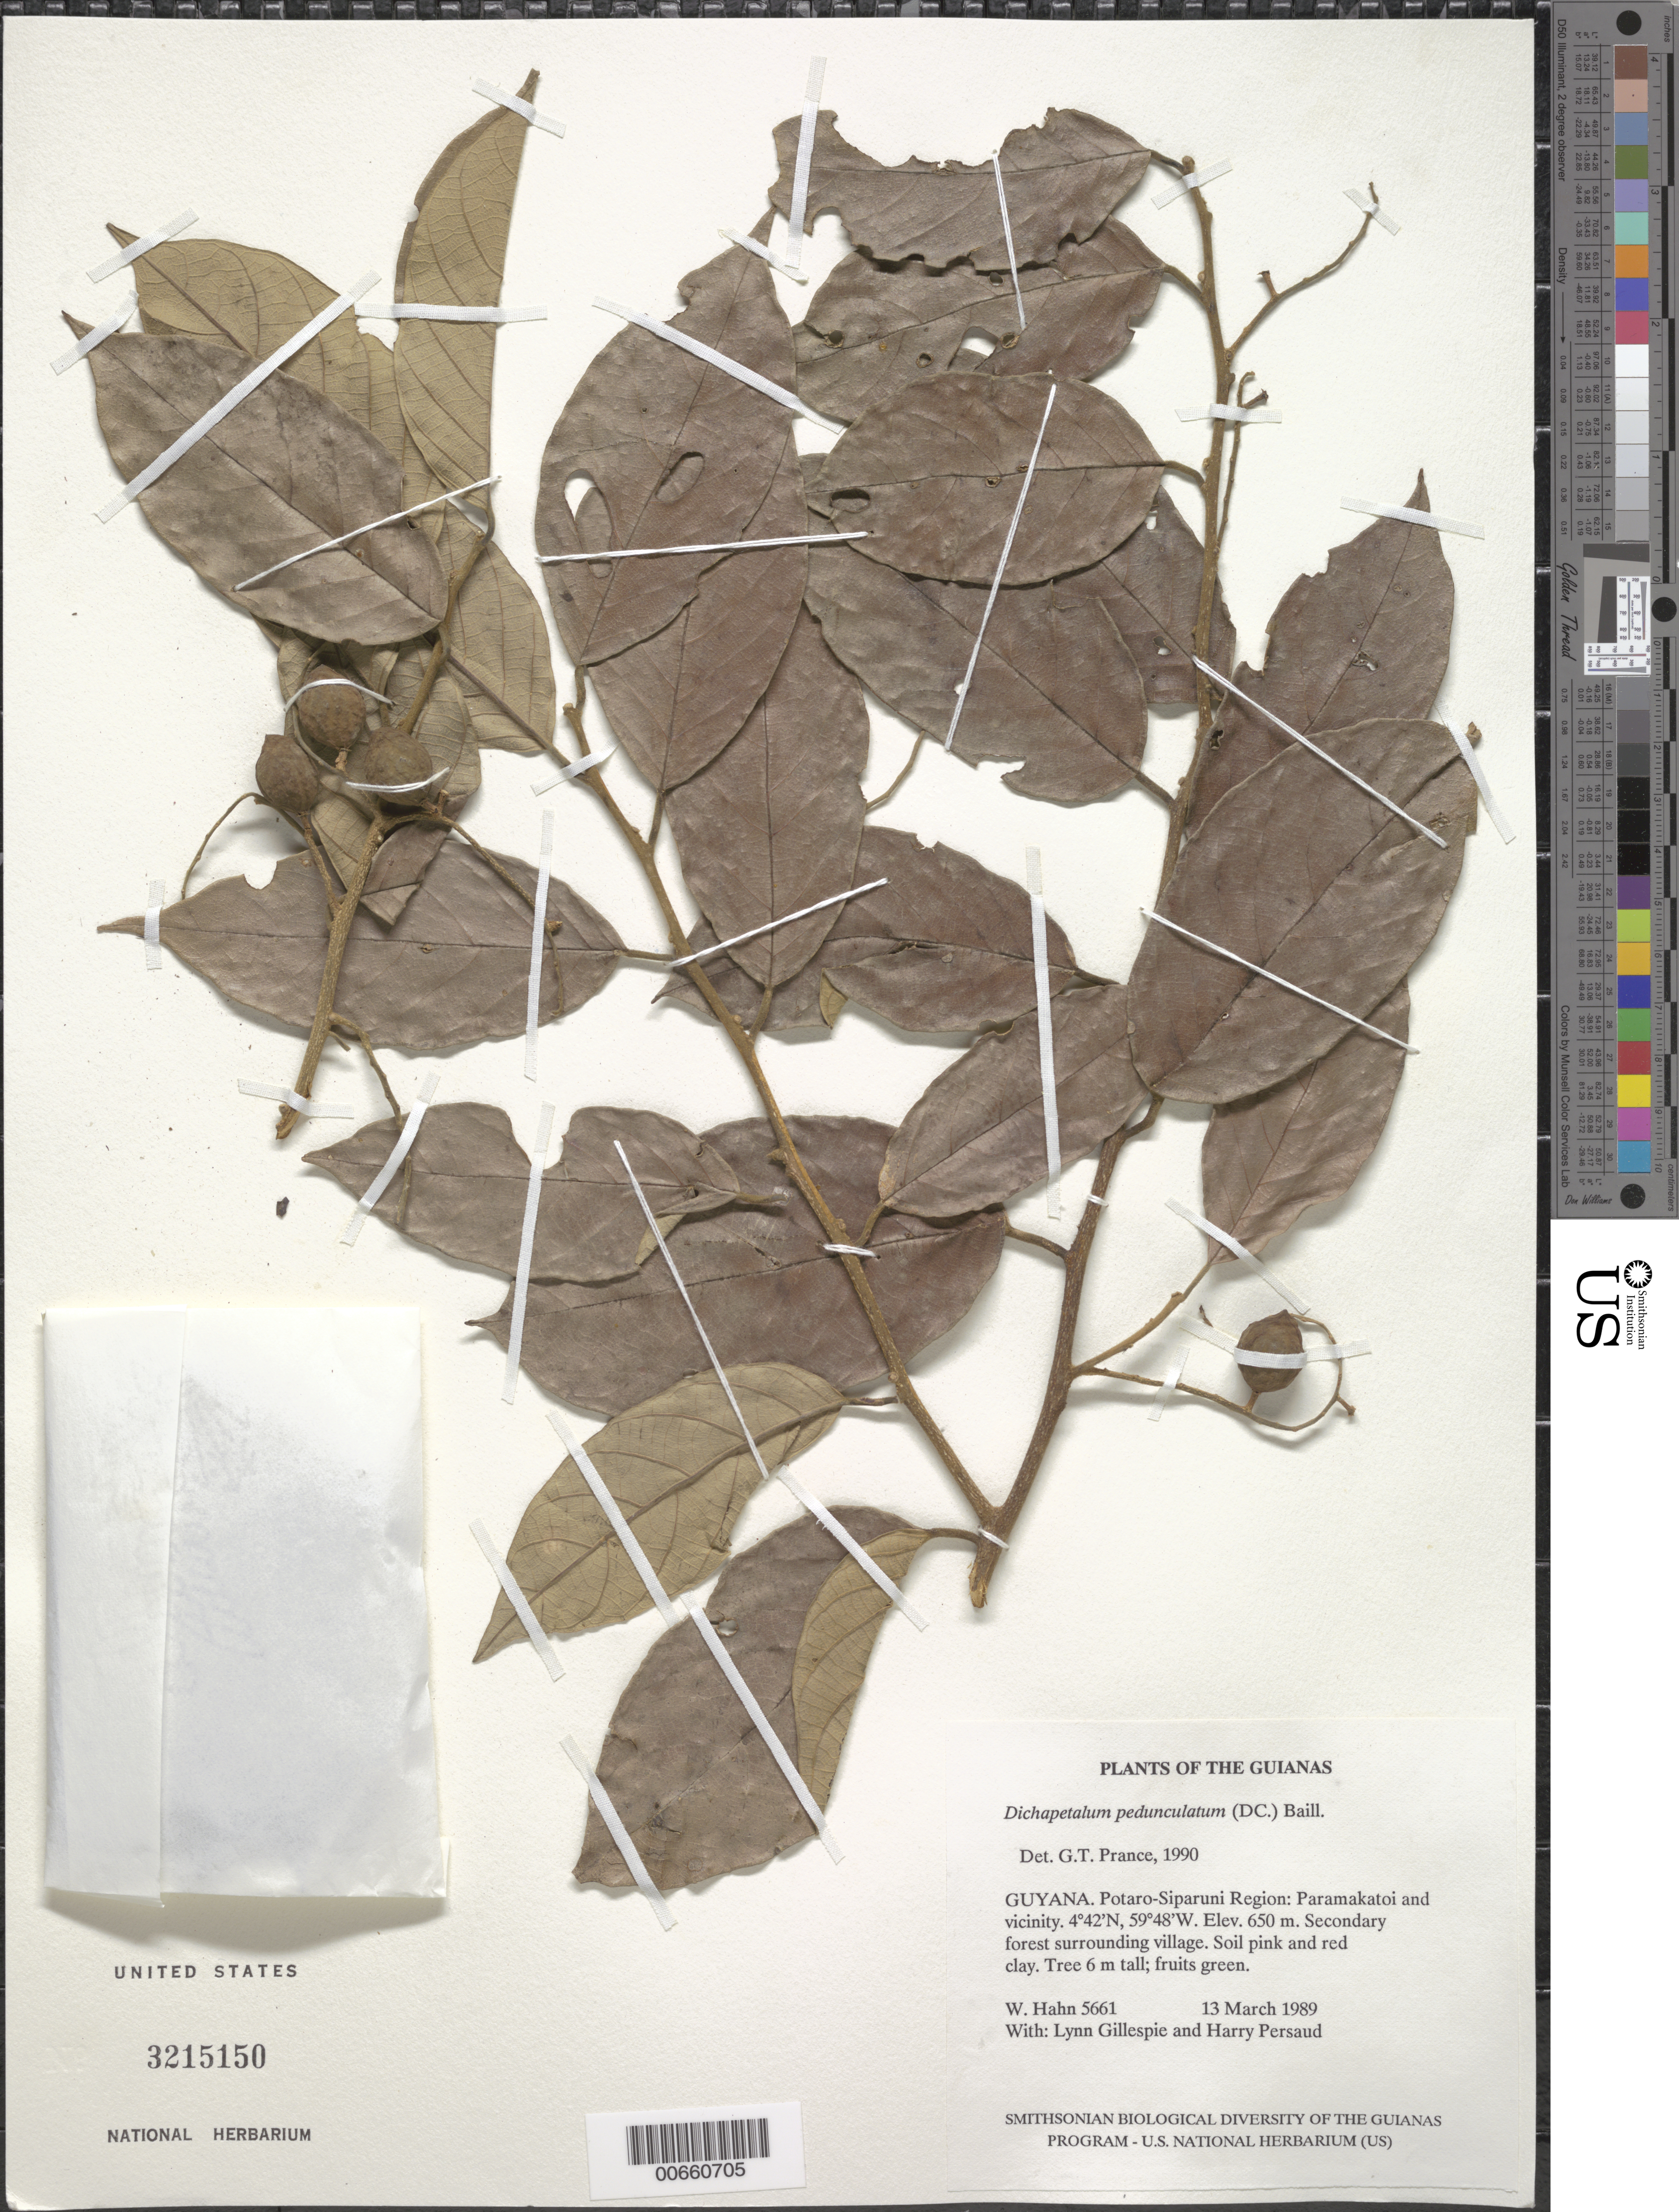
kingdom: Plantae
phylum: Tracheophyta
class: Magnoliopsida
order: Malpighiales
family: Dichapetalaceae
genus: Dichapetalum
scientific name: Dichapetalum pedunculatum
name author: (DC.) Baill.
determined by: Prance, G. T.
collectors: W. Hahn, L. J. Gillespie & H. Persaud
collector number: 5661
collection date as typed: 13 March 1989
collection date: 1989-03-13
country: Guyana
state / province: Potaro-Siparuni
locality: Paramakatoi and vicinity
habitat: Secondary forest surrounding village. Soil pink and red clay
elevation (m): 650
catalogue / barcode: US 3215150